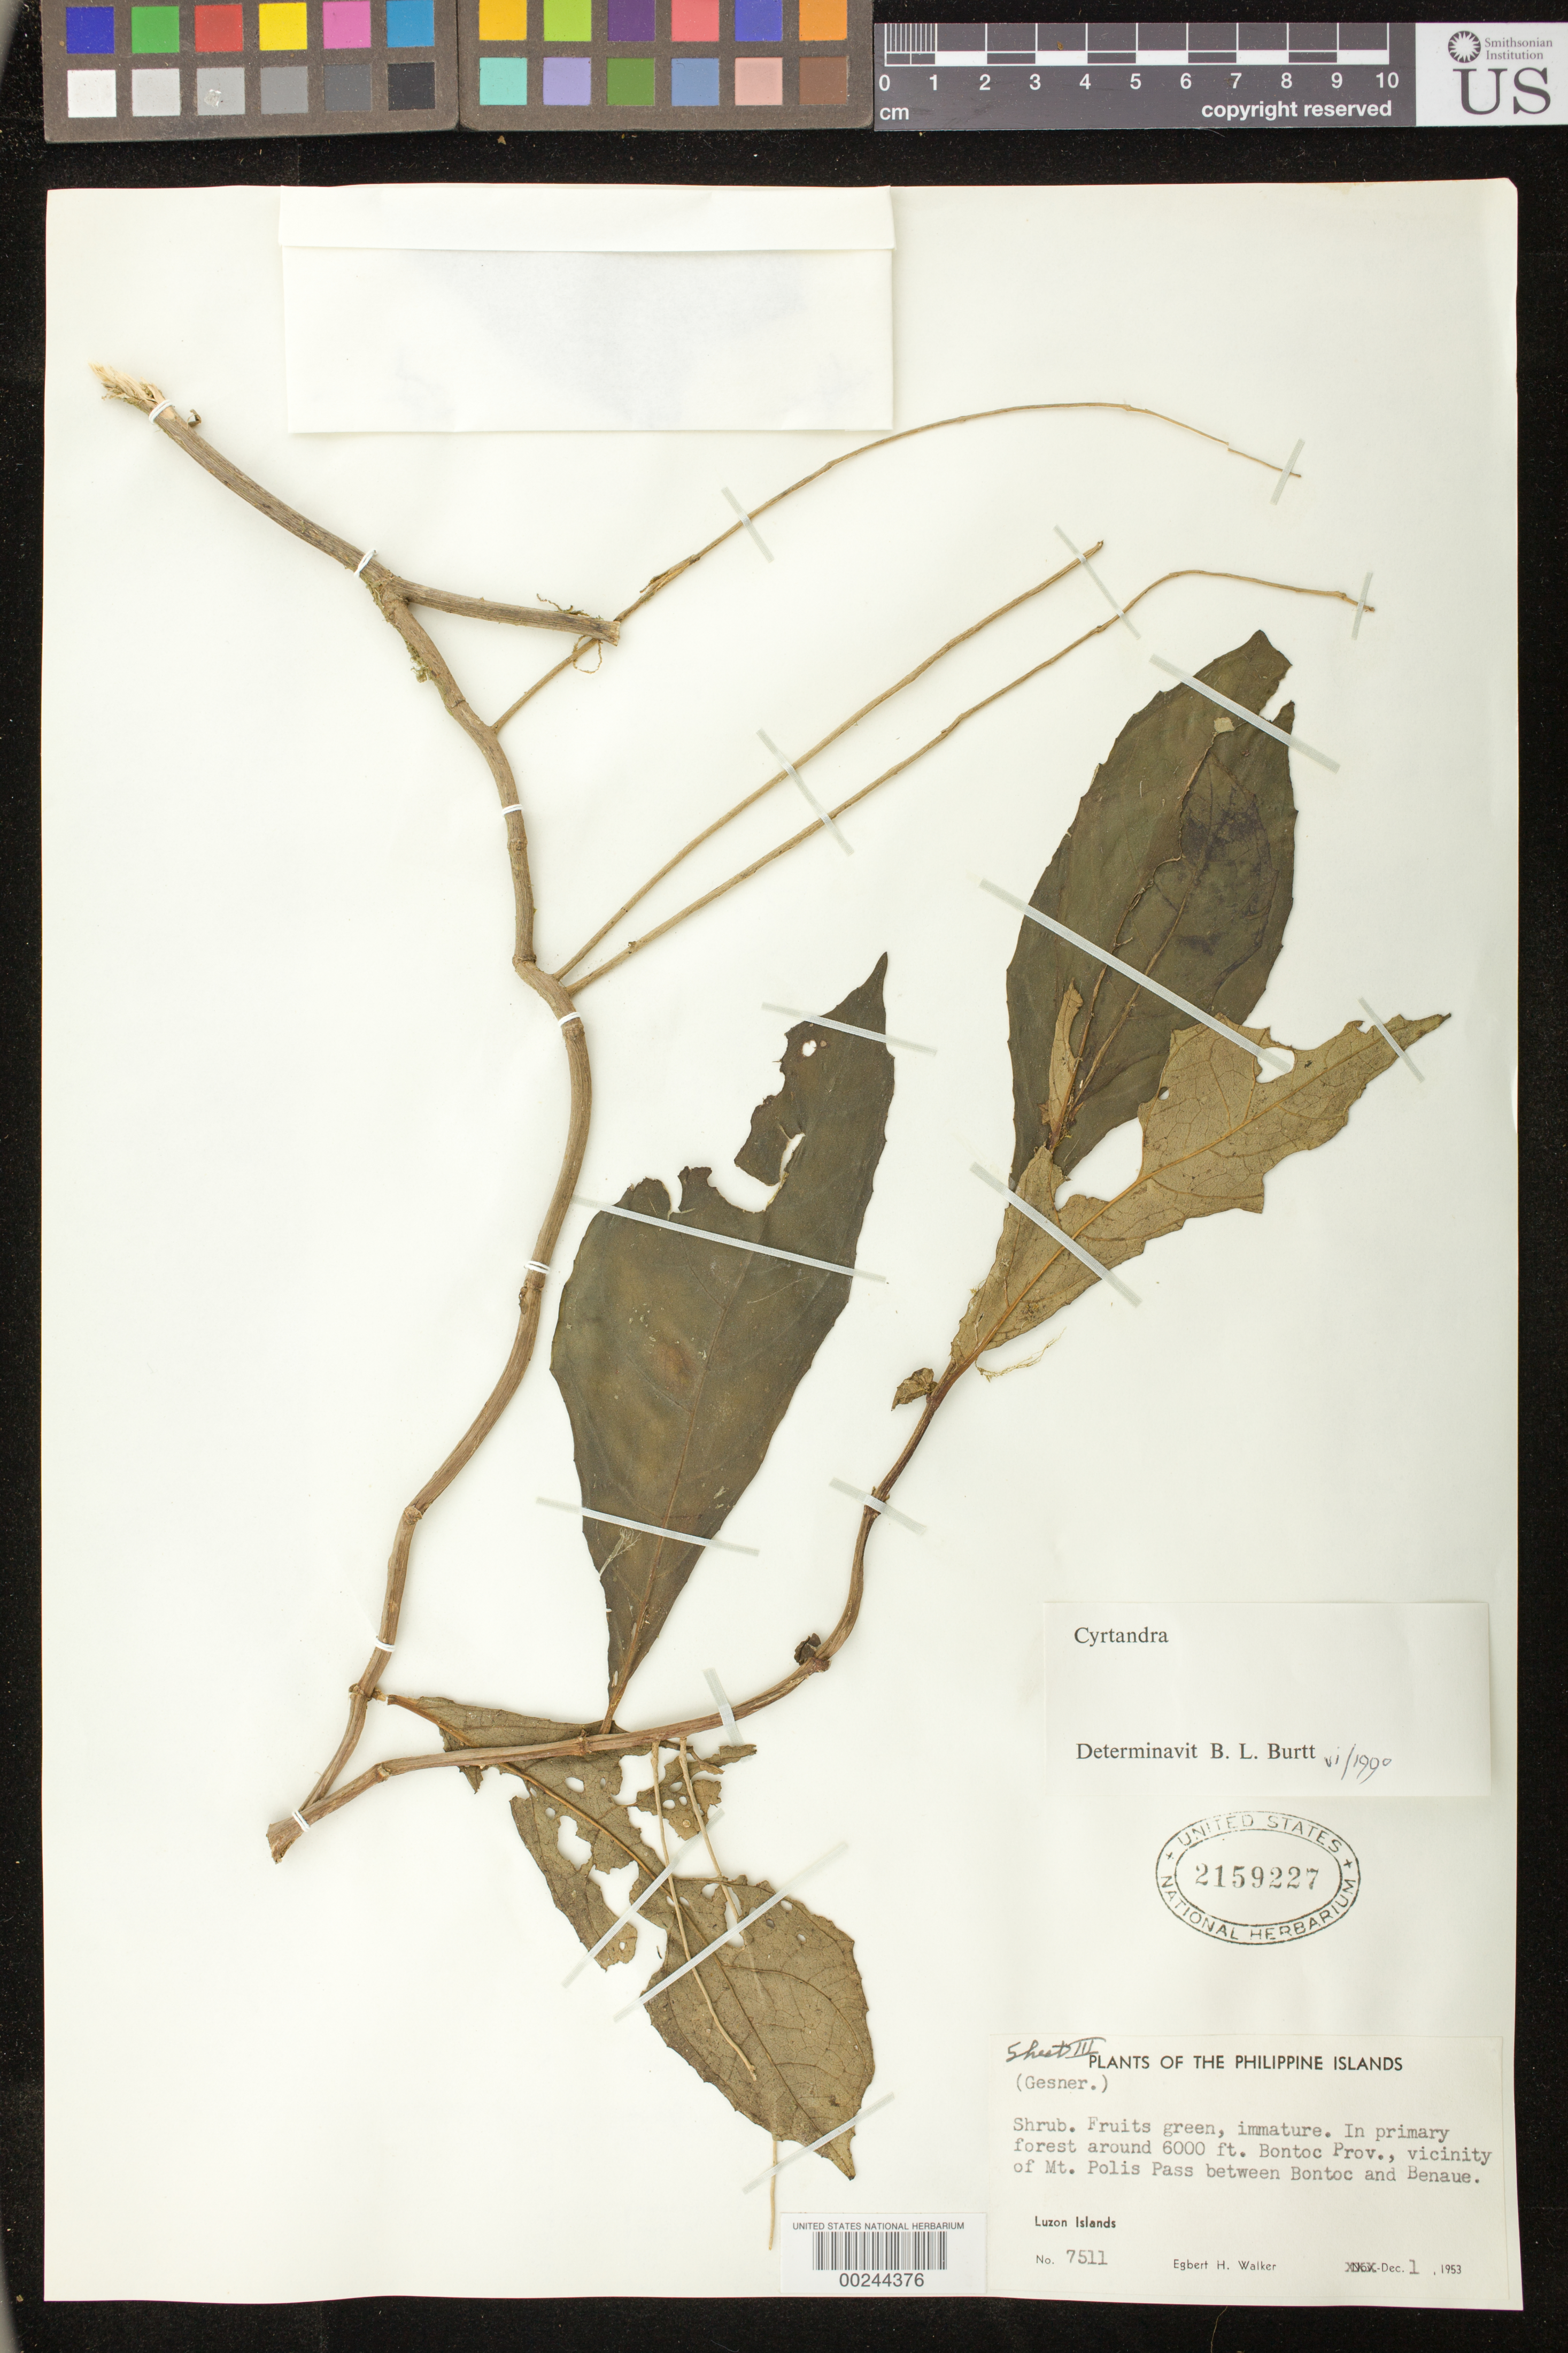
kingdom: Plantae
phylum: Tracheophyta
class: Magnoliopsida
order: Lamiales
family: Gesneriaceae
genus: Cyrtandra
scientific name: Cyrtandra sp.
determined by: Burtt, B. L.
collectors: E. H. Walker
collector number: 7511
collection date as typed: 01 Dec 1953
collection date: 1953-12-01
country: Philippines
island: Luzon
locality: Mountain province, Bontoc prov, vicinity of mt polis pass between bontoc and benaue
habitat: In primary forest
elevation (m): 1829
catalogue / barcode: US 2159227